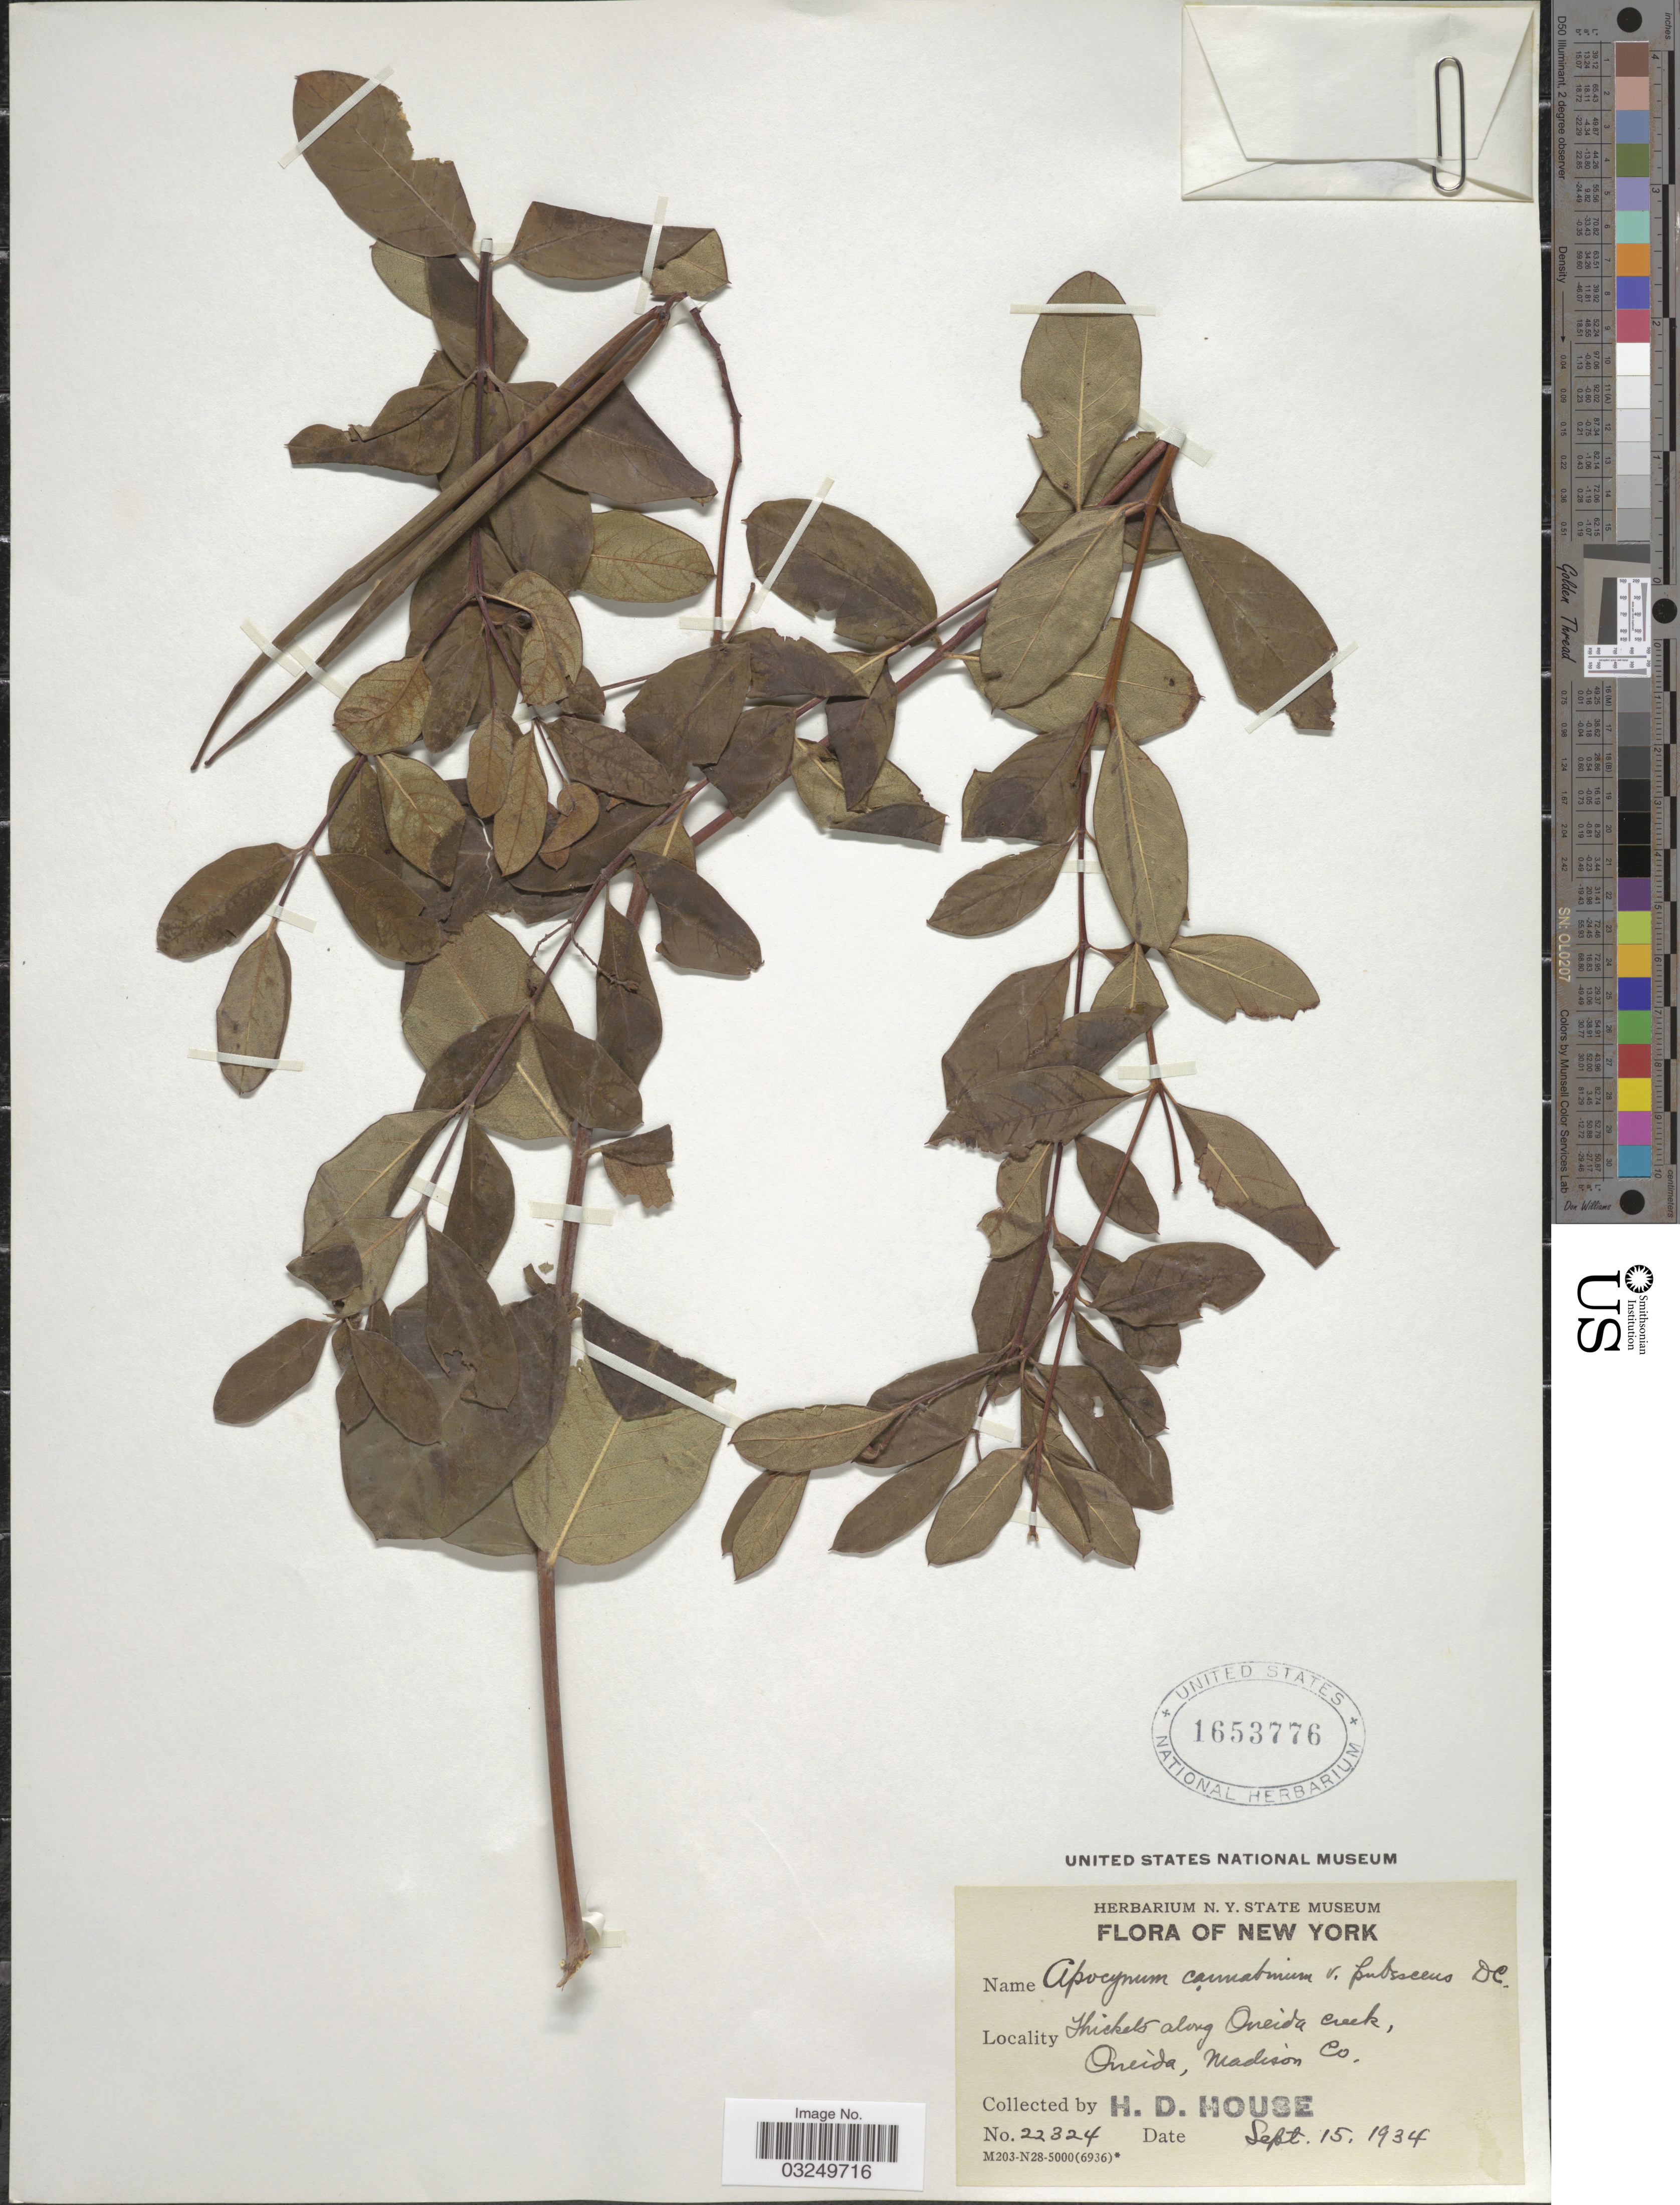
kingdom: Plantae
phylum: Tracheophyta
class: Magnoliopsida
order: Gentianales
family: Apocynaceae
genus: Apocynum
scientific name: Apocynum cannabinum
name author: L.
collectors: H. D. House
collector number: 22324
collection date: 1934-09-15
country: United States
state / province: New York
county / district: Oneida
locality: Along Oneida Creek, Oneida, Madison Co.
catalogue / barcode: US 1653776